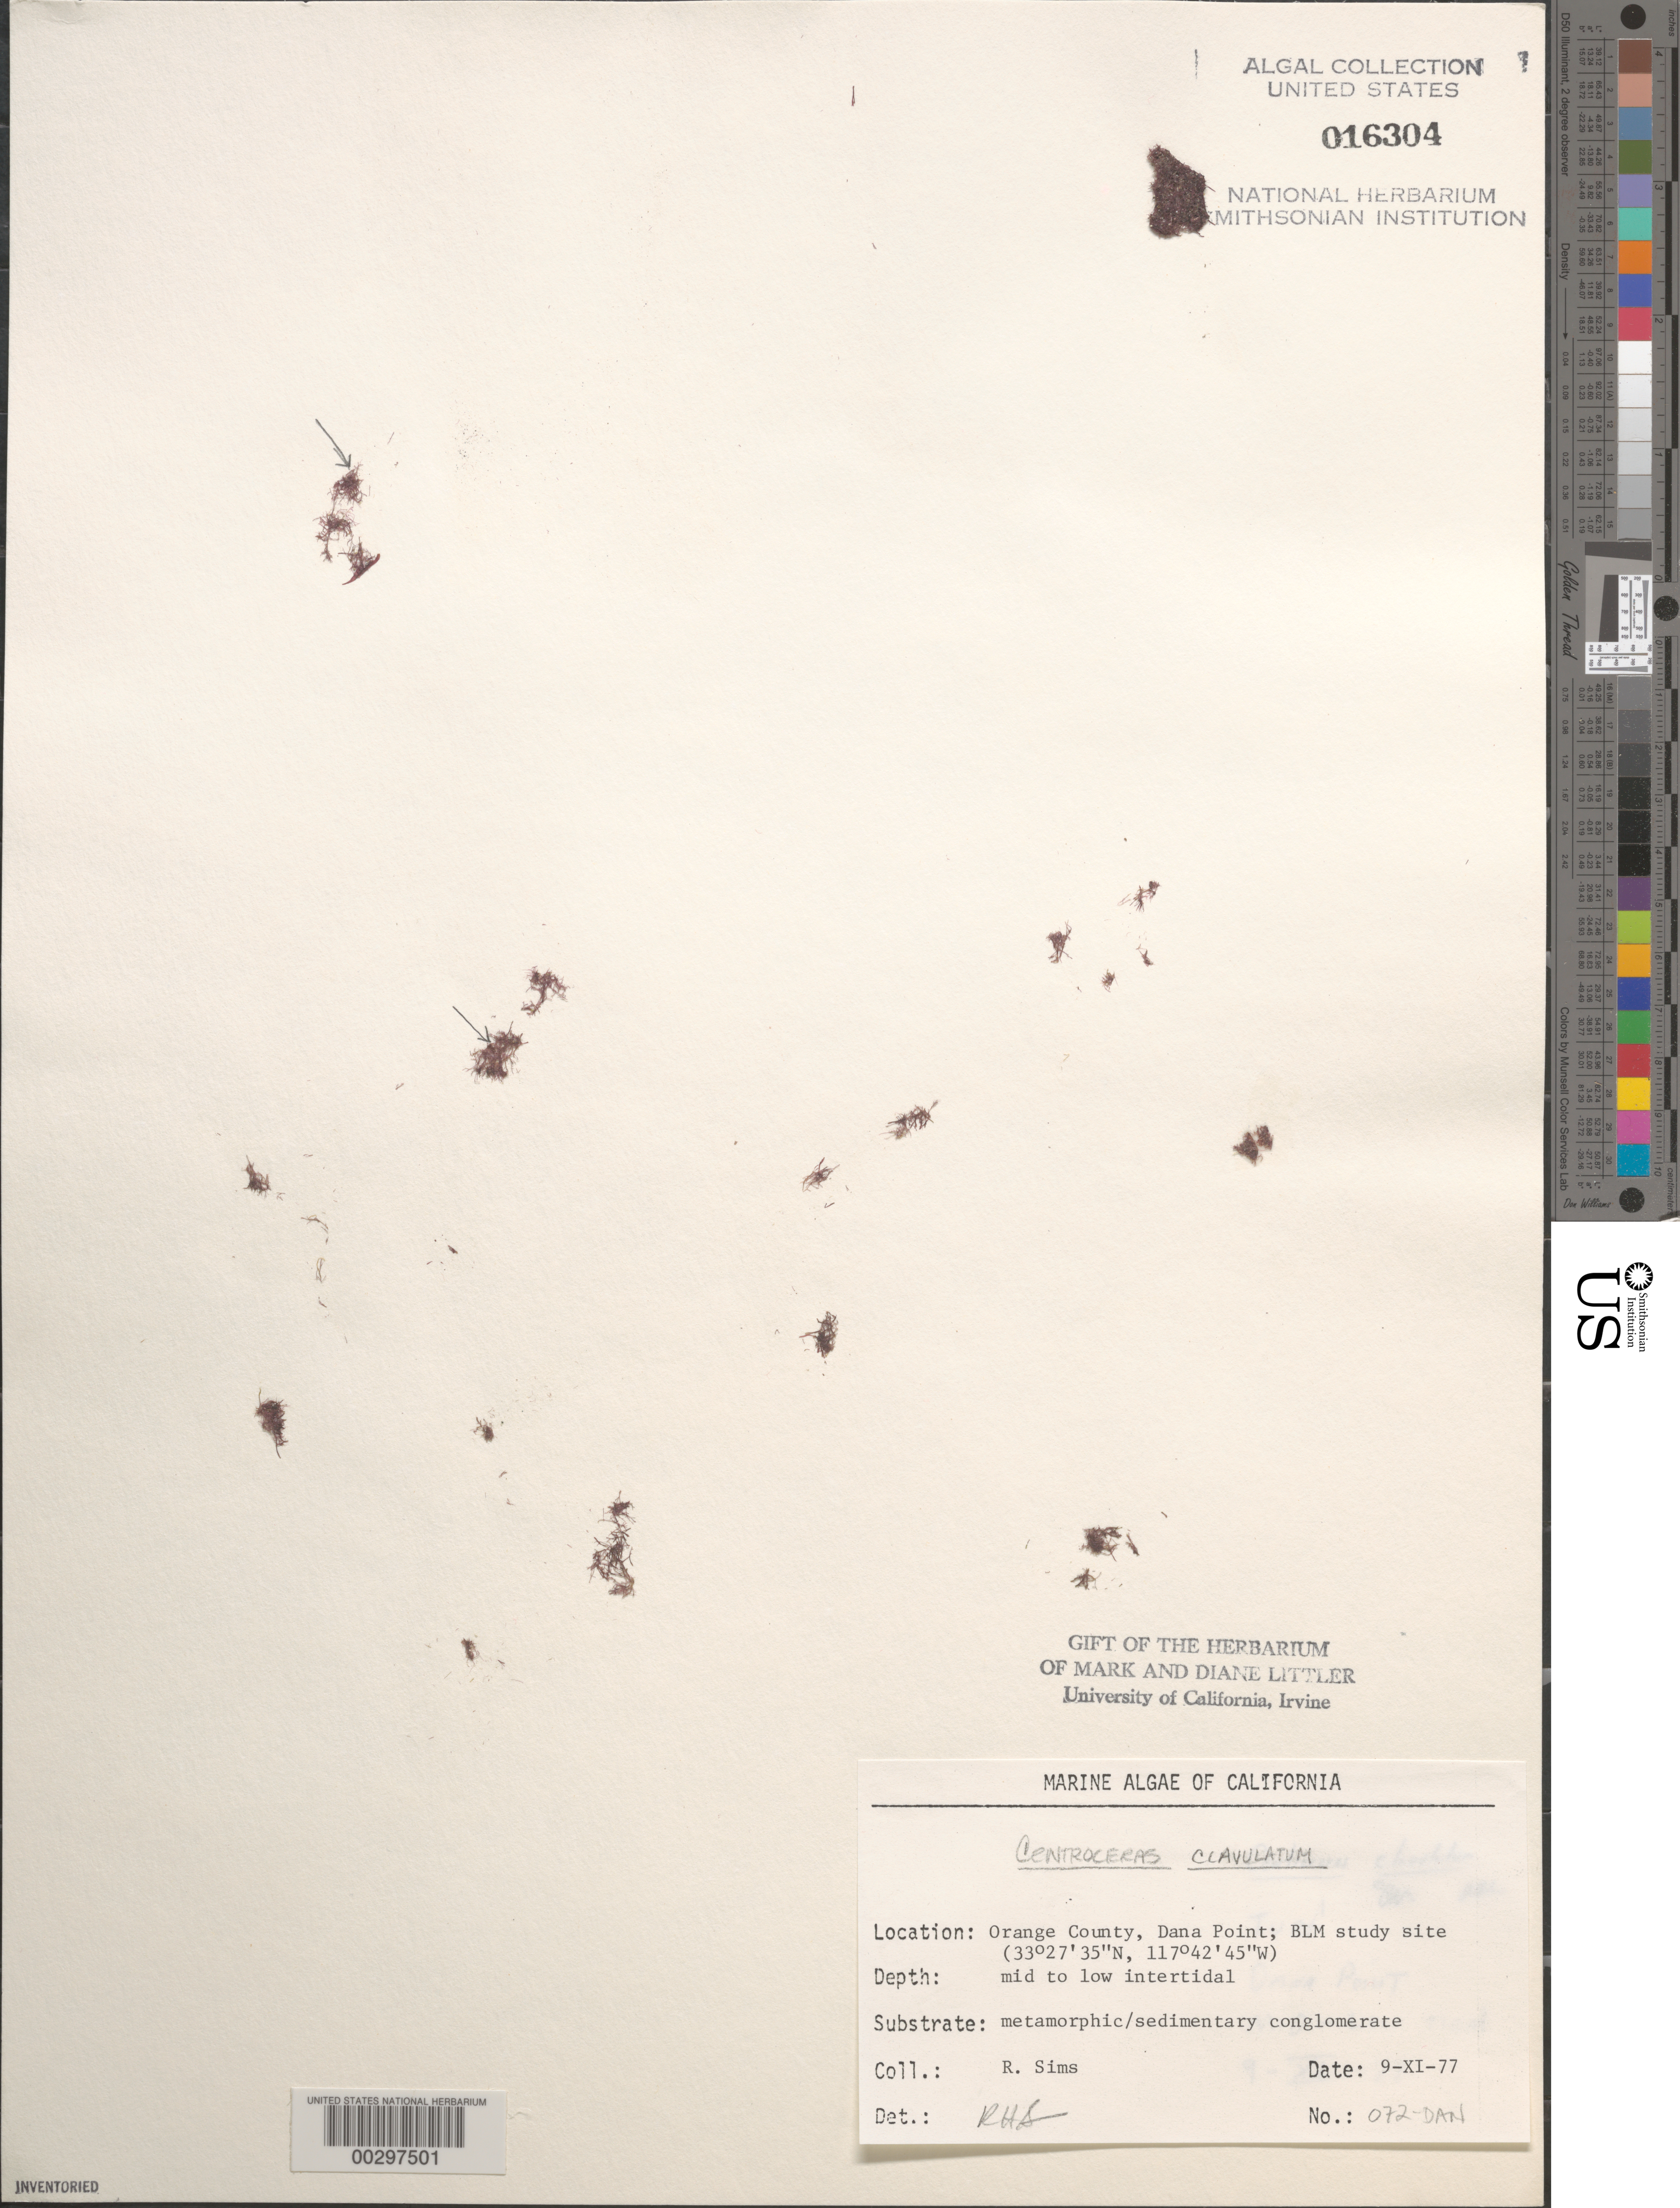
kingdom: Plantae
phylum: Rhodophyta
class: Florideophyceae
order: Ceramiales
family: Ceramiaceae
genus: Centroceras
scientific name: Centroceras clavulatum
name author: (C. Agardh) Mont.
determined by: Sims, Robert H.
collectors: R. H. Sims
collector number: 072-dan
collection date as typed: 09 Nov 1977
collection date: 1977-11-09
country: United States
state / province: California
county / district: Orange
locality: Dana Point, 1 km north of marina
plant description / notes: BLM-SOCALBIGHT Rocky Intertidal Survey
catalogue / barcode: US 16304